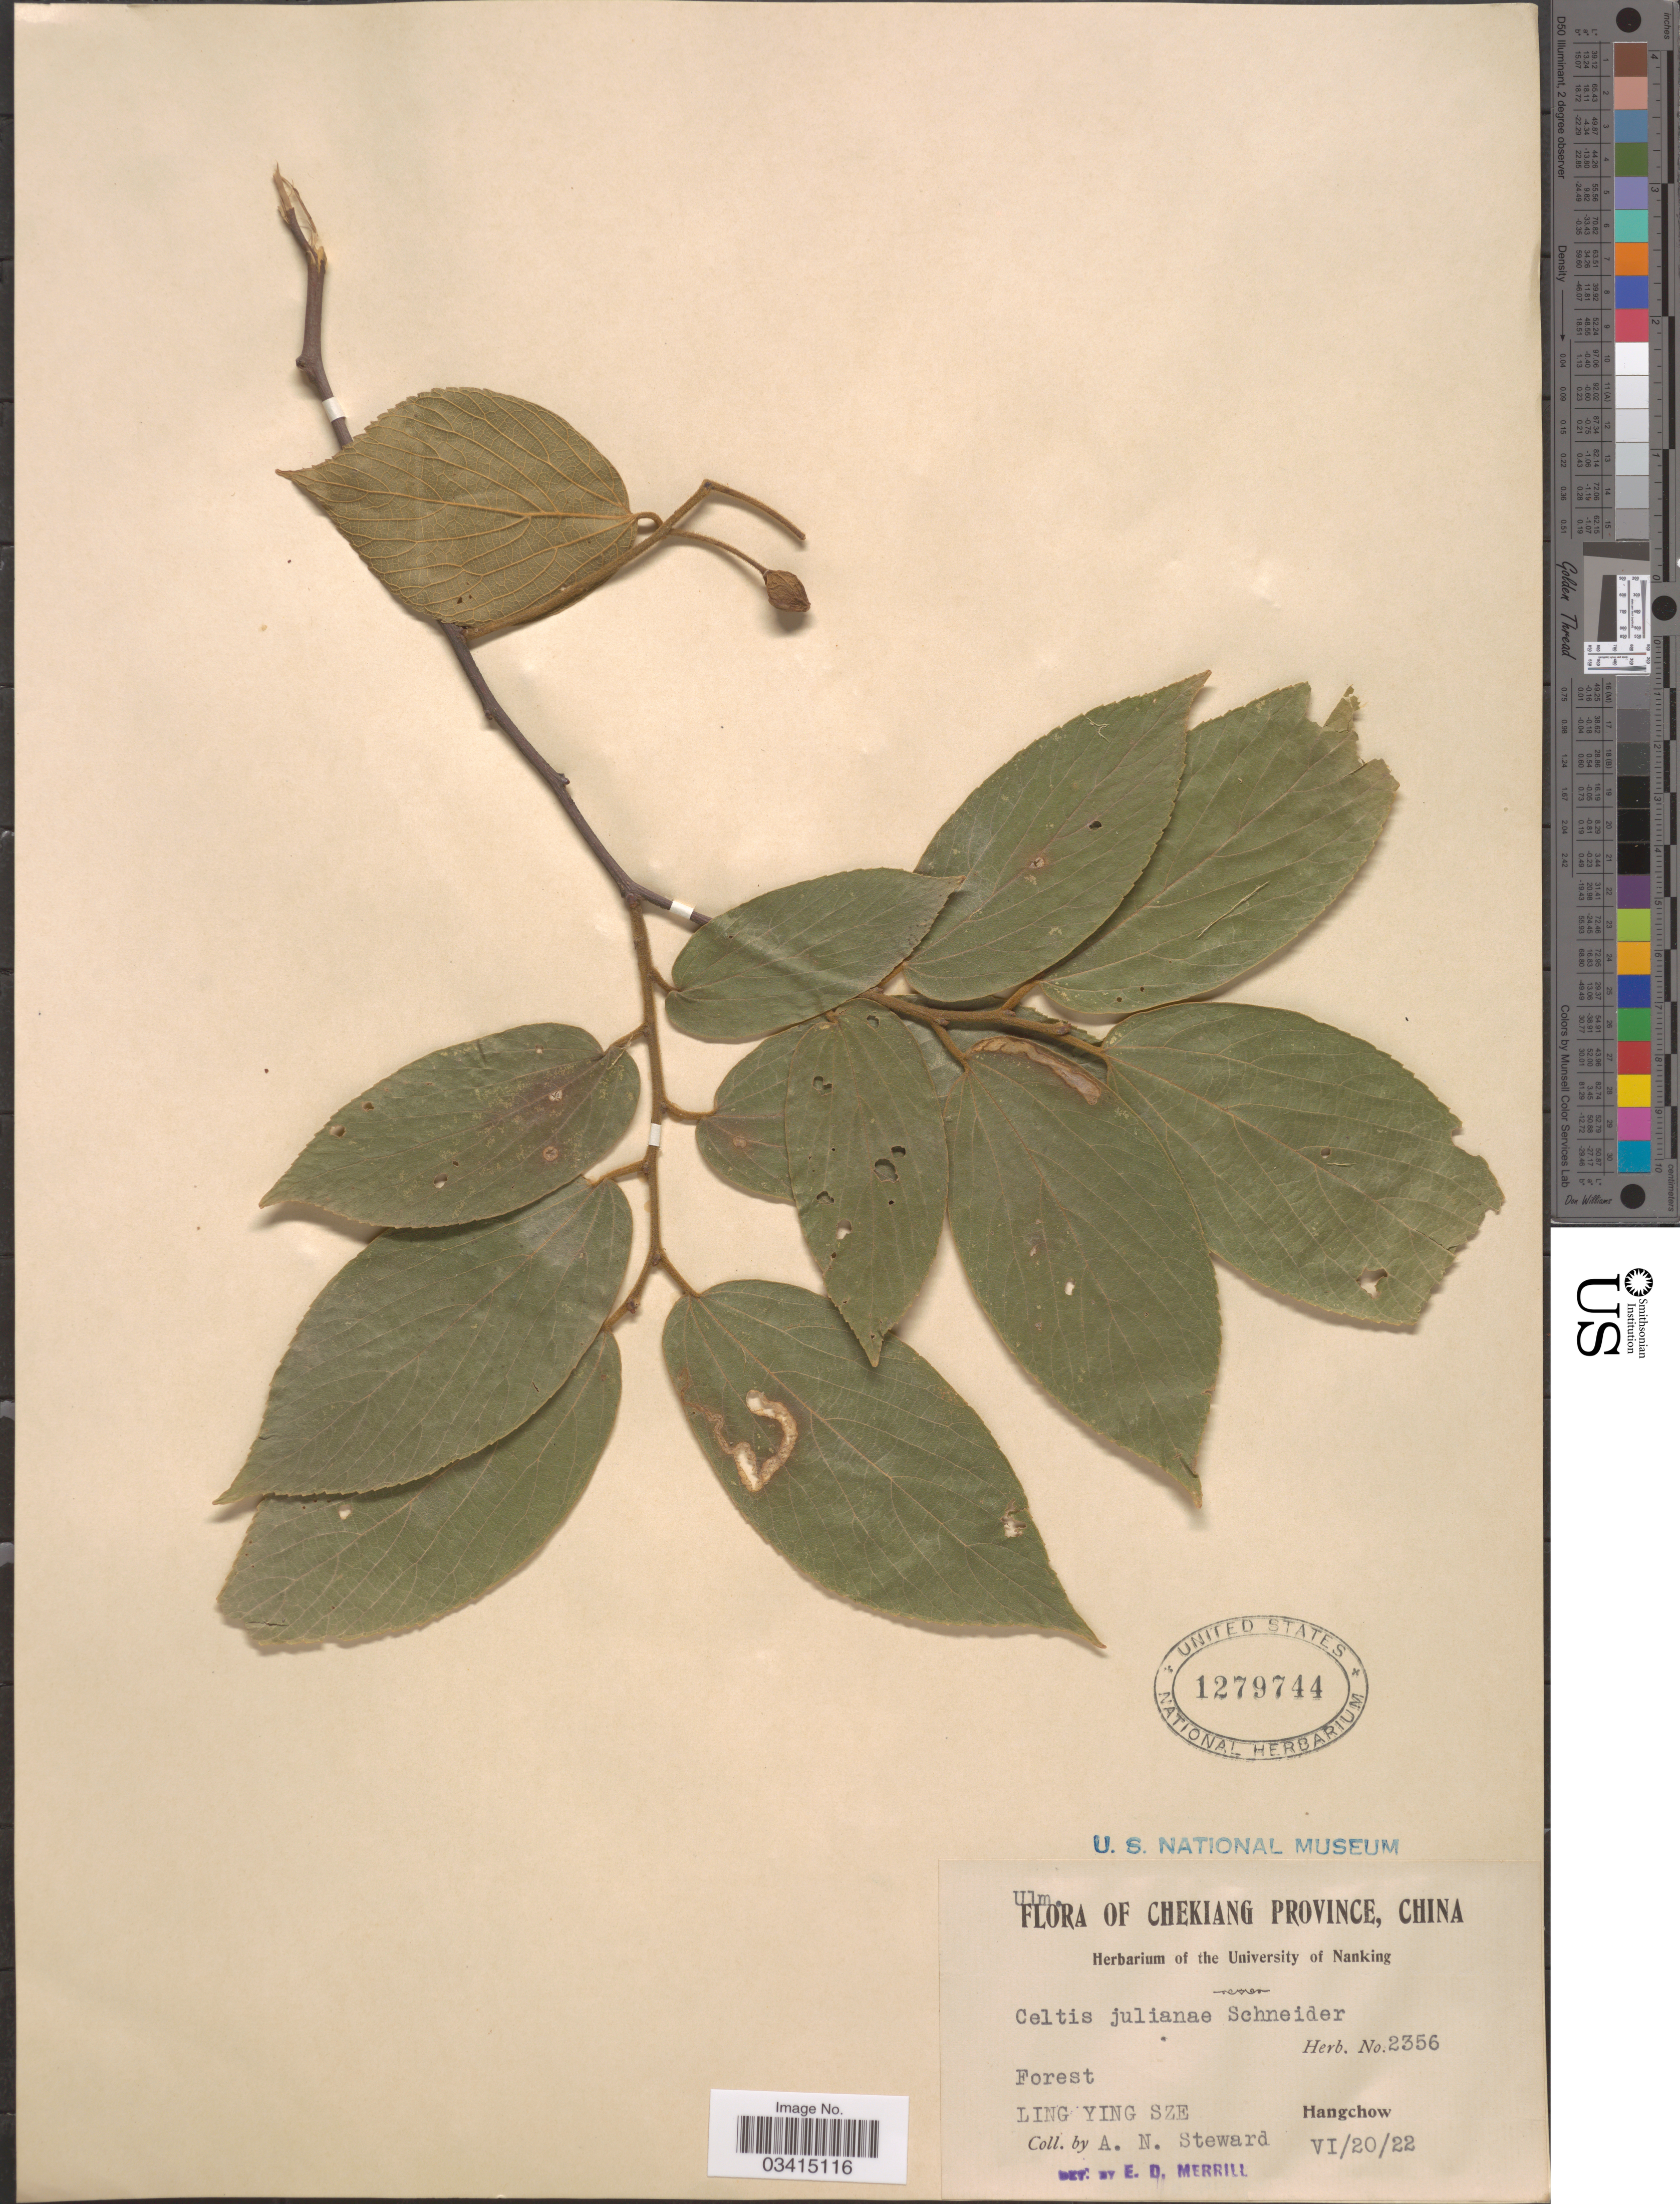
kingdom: Plantae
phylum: Tracheophyta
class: Magnoliopsida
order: Rosales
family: Cannabaceae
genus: Celtis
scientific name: Celtis julianae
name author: C.K. Schneid. in Sarg.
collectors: A. N. Steward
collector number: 2356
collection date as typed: Transcribed d/m/y: 20/6/22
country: China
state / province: Zhejiang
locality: Chekiang Province. Ling Ying Sze.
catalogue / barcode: US 1279744